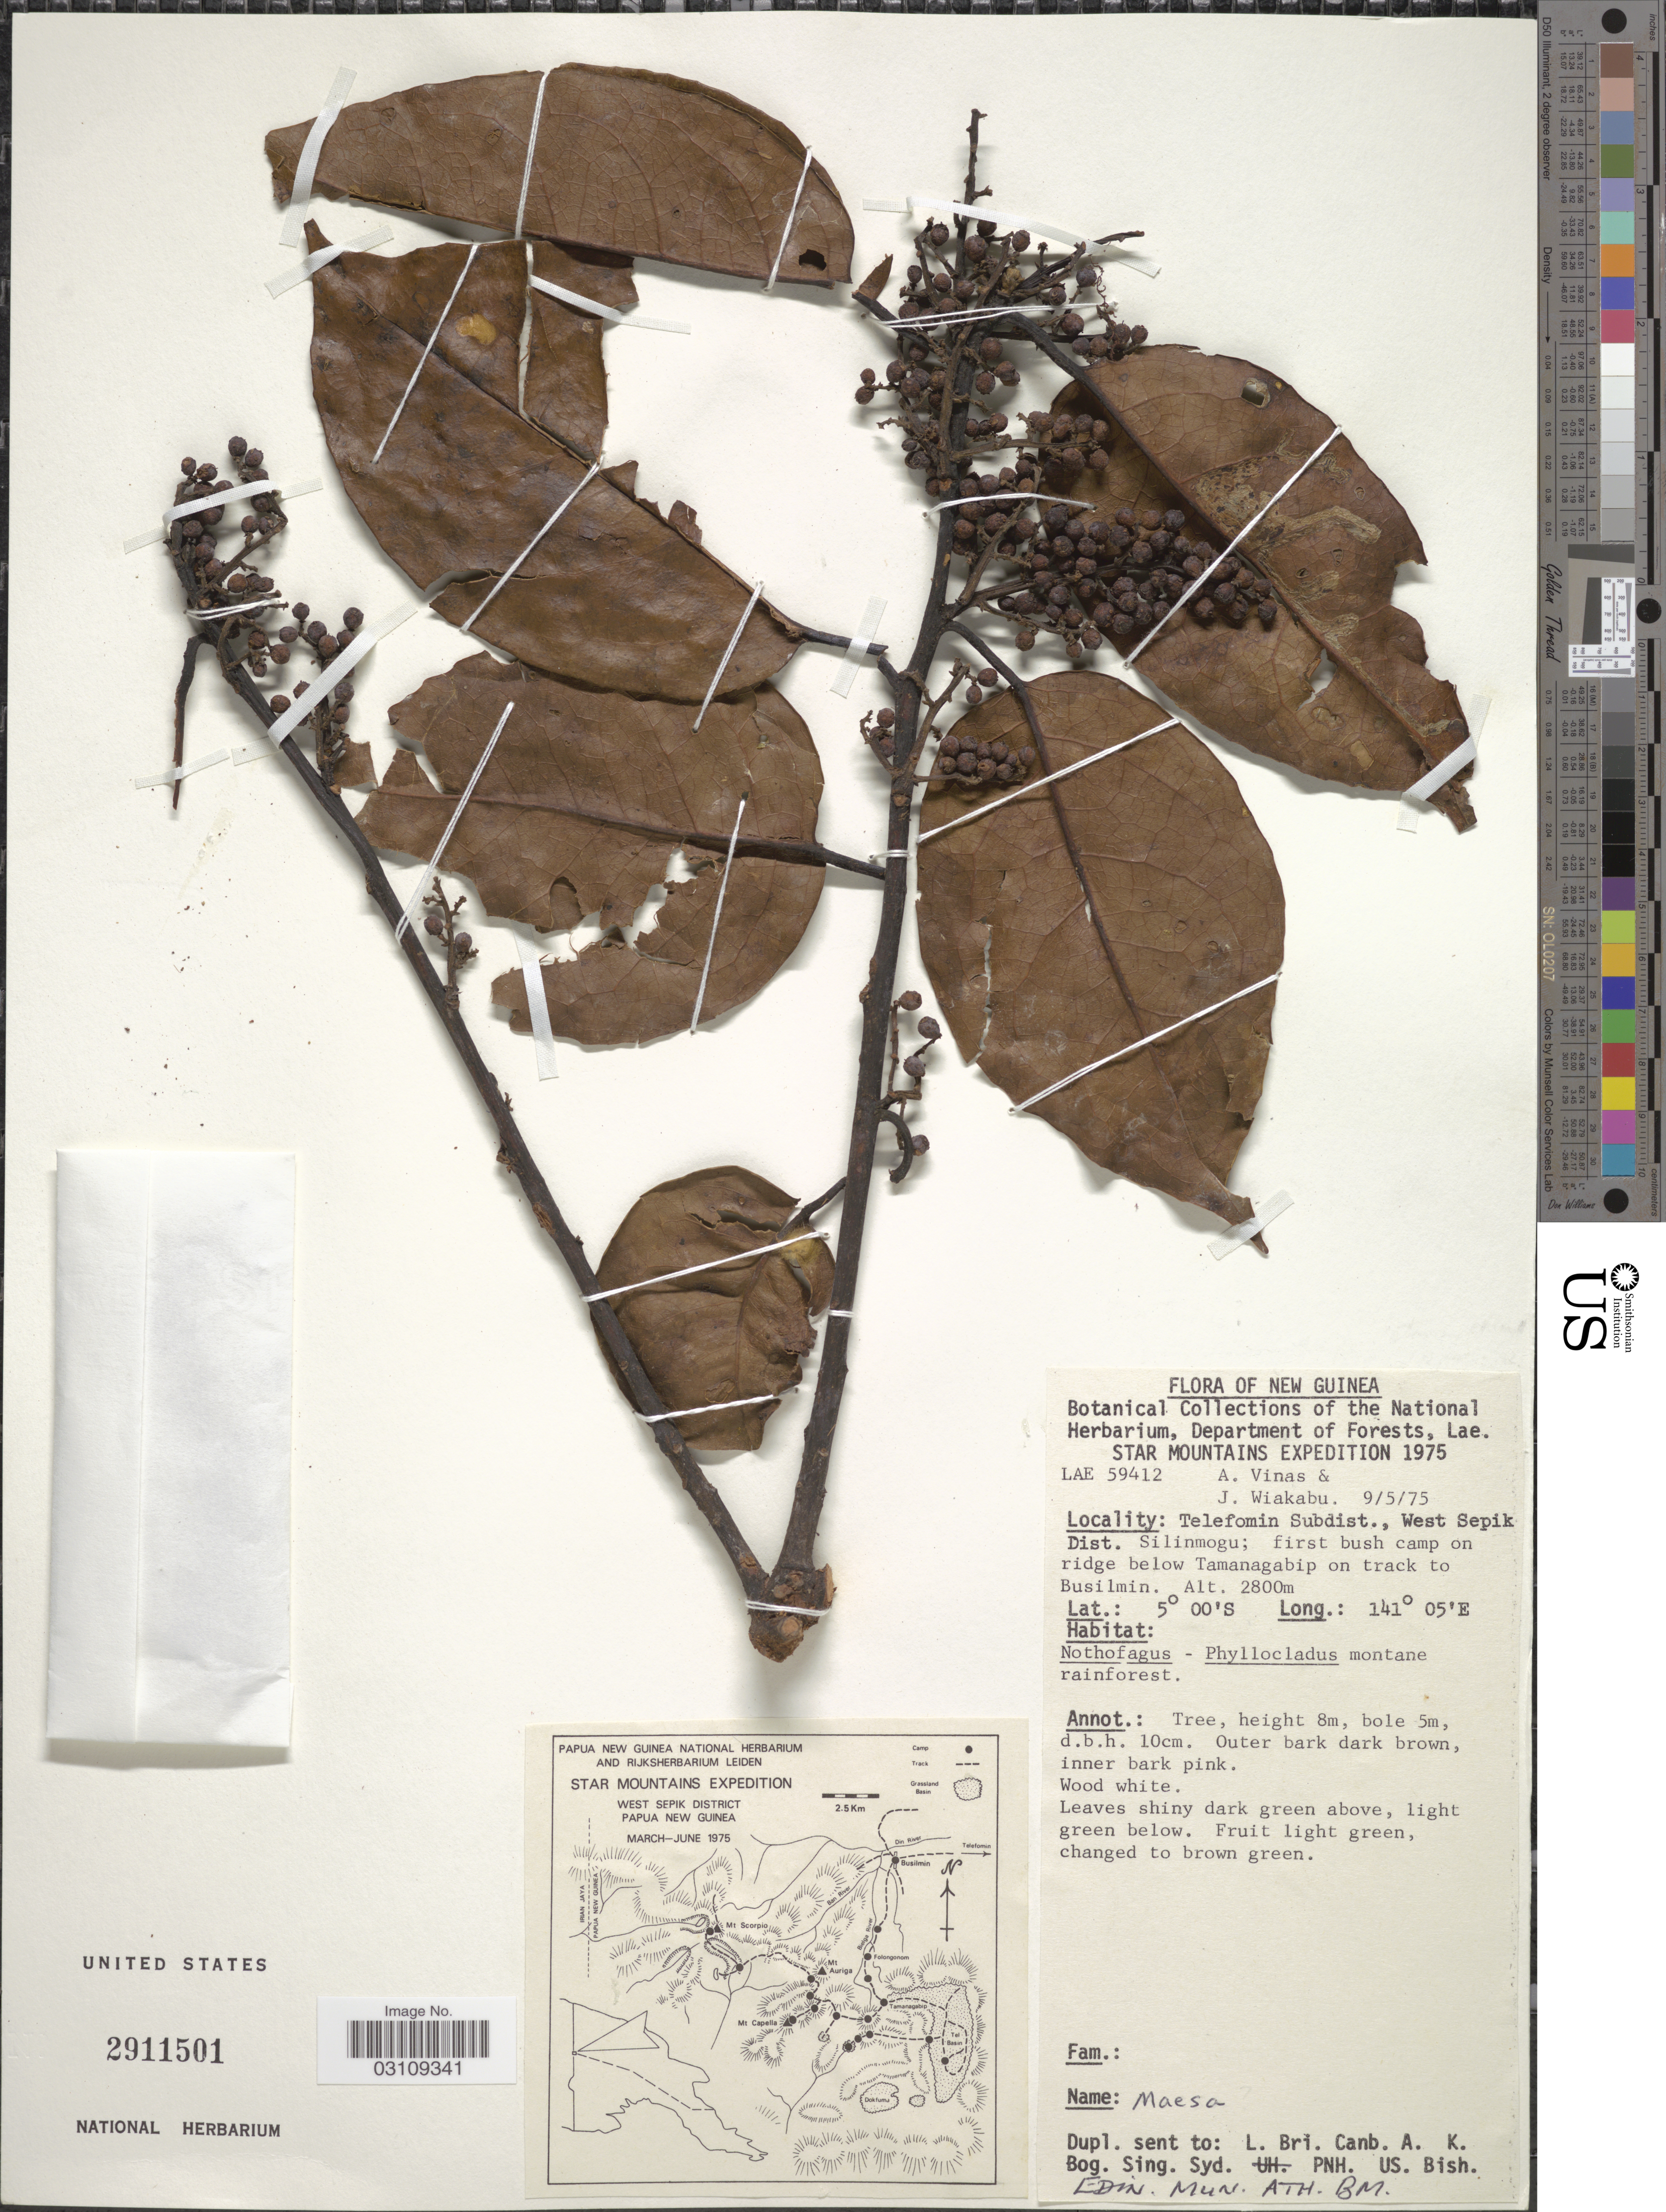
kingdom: Plantae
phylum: Tracheophyta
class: Magnoliopsida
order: Ericales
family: Primulaceae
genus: Maesa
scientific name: Maesa sp.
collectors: A. Vinas & J. Wiakabu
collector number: LAE 59412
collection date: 1975-05-09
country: Papua New Guinea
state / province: Sandaun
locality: New Guinea. Telefomin Subdist., West Sepik Dist. Silinmogu; first bush camp on ridge below Tamanagabip on track to Busilmin.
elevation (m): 2800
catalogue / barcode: US 2911501